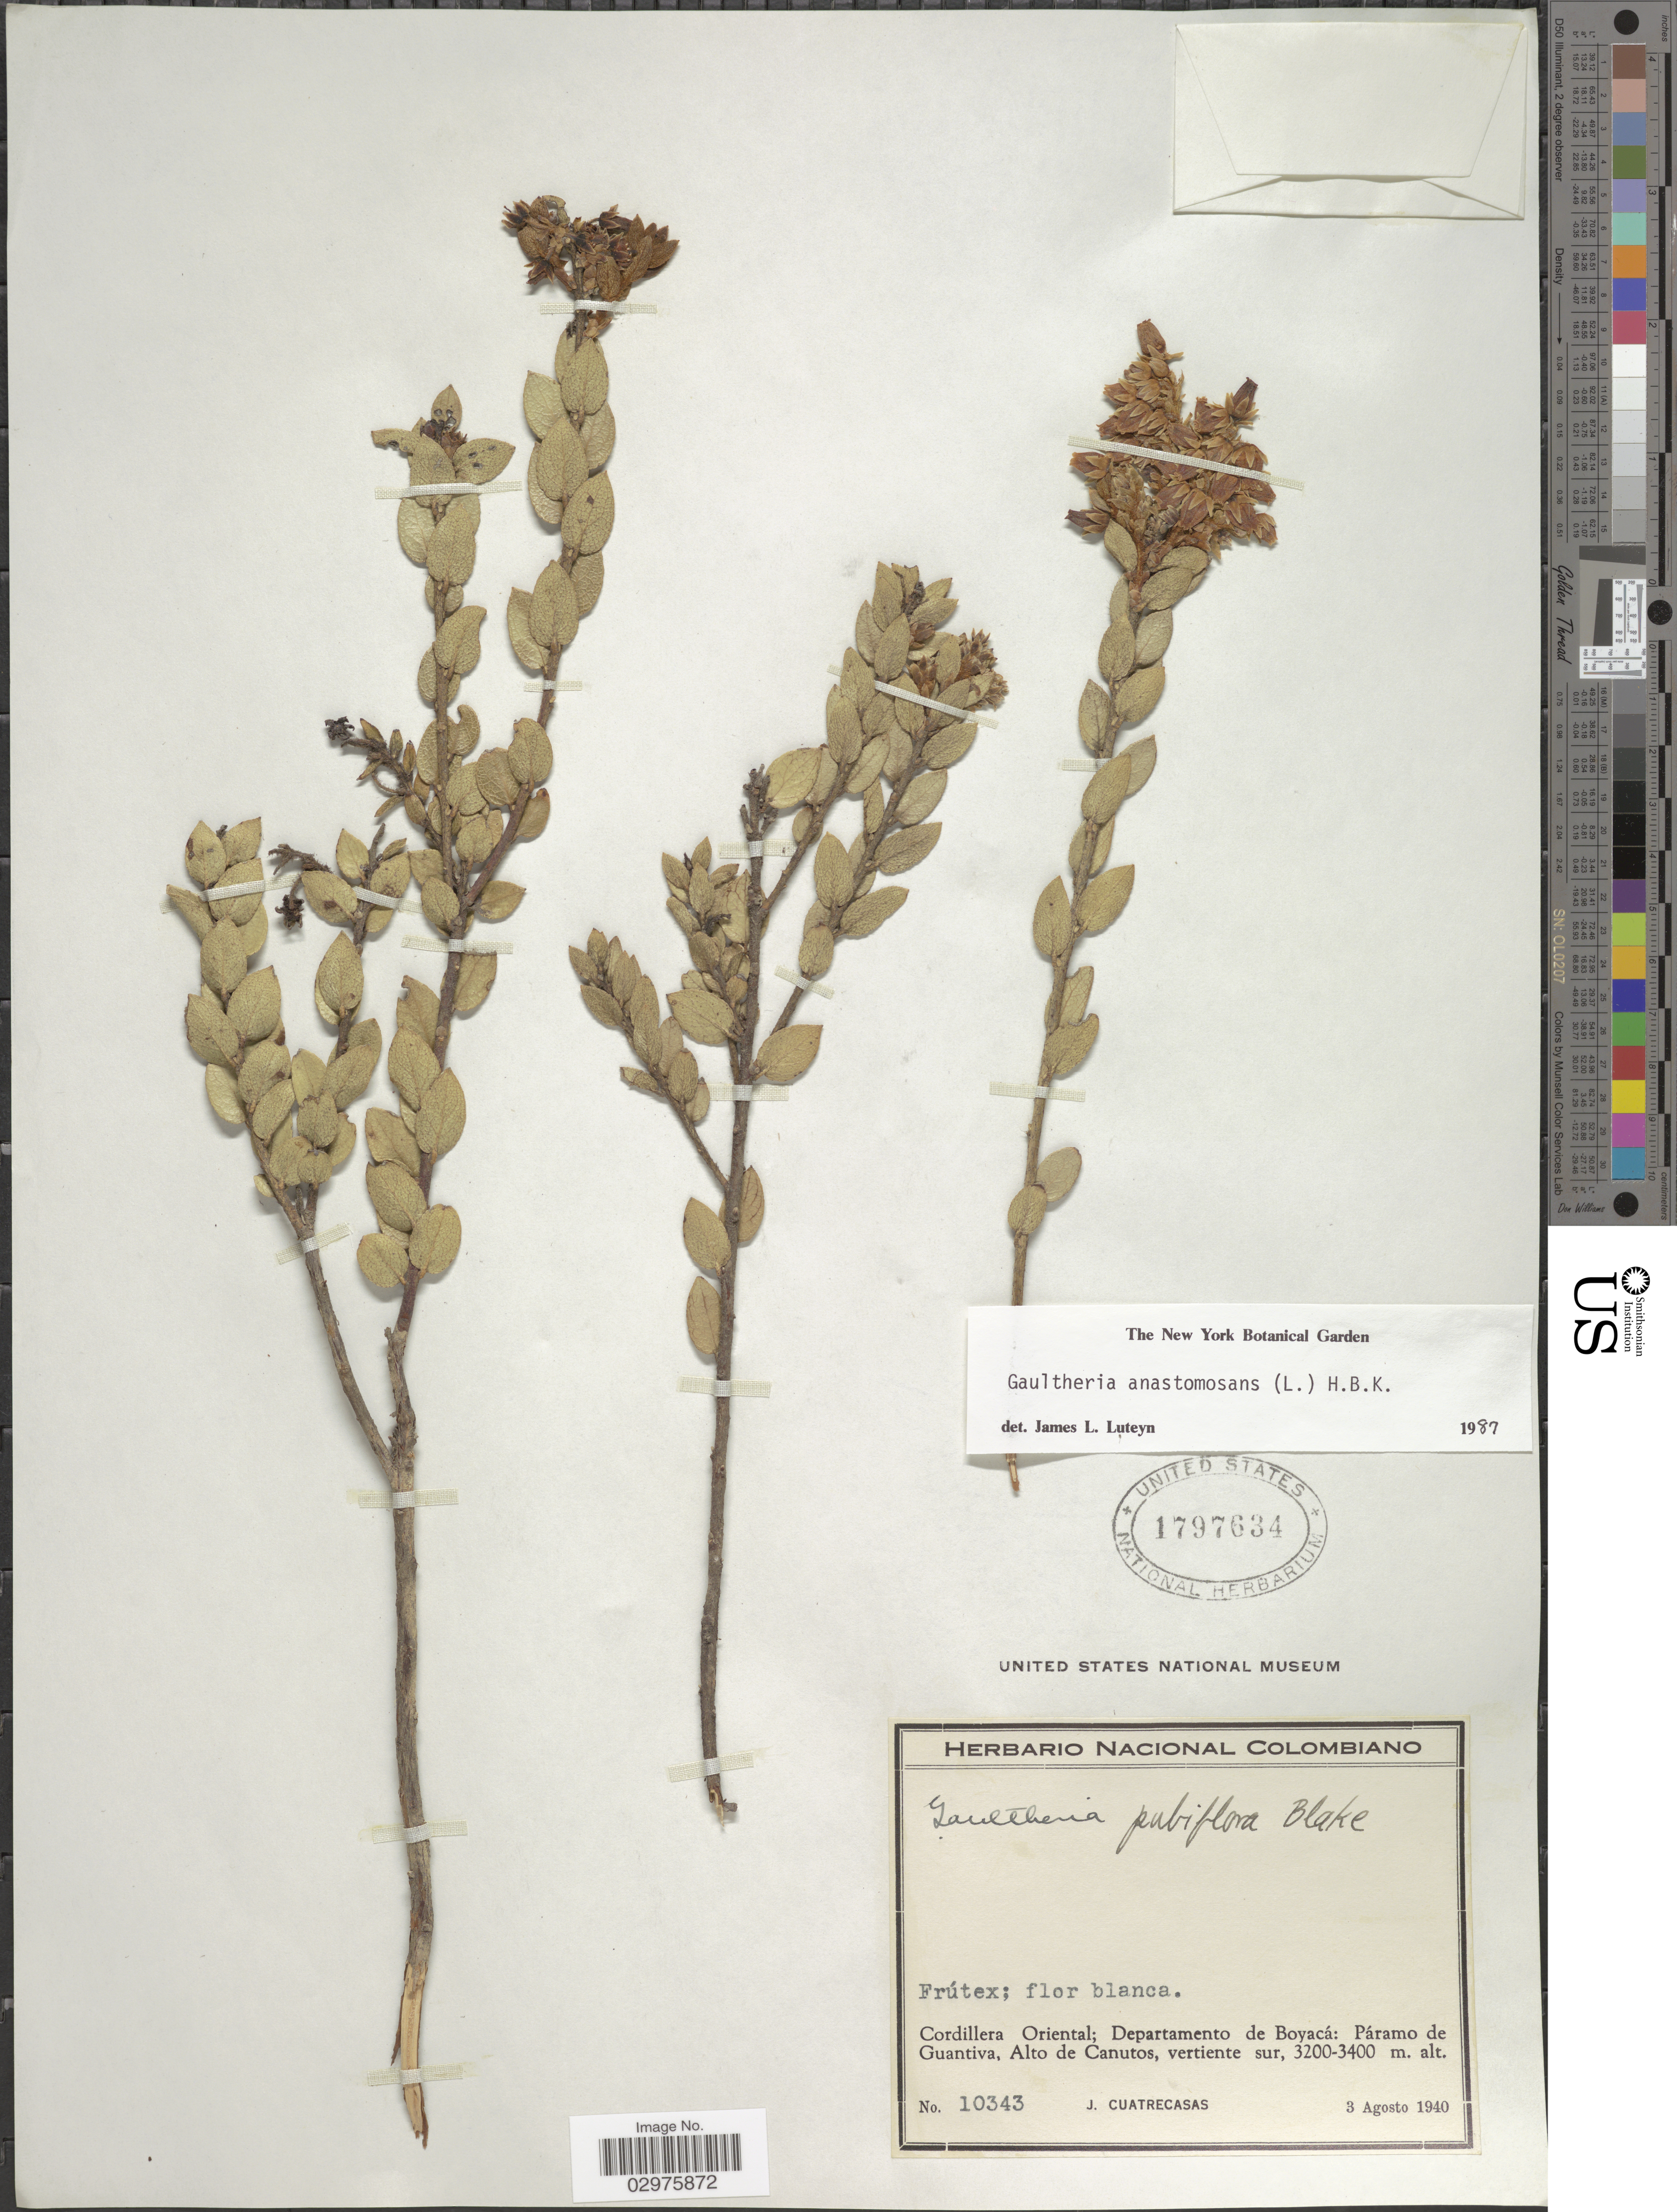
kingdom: Plantae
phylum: Tracheophyta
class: Magnoliopsida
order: Ericales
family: Ericaceae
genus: Gaultheria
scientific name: Gaultheria anastomosans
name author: (L. f.) Kunth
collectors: J. Cuatrecasas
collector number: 10343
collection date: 1940-08-03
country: Colombia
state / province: Boyacá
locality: Cordillera Oriental; Departamento de Boyacá: Páramo de Guantiva, Alto de Canuto.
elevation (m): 3200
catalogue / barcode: US 1797634